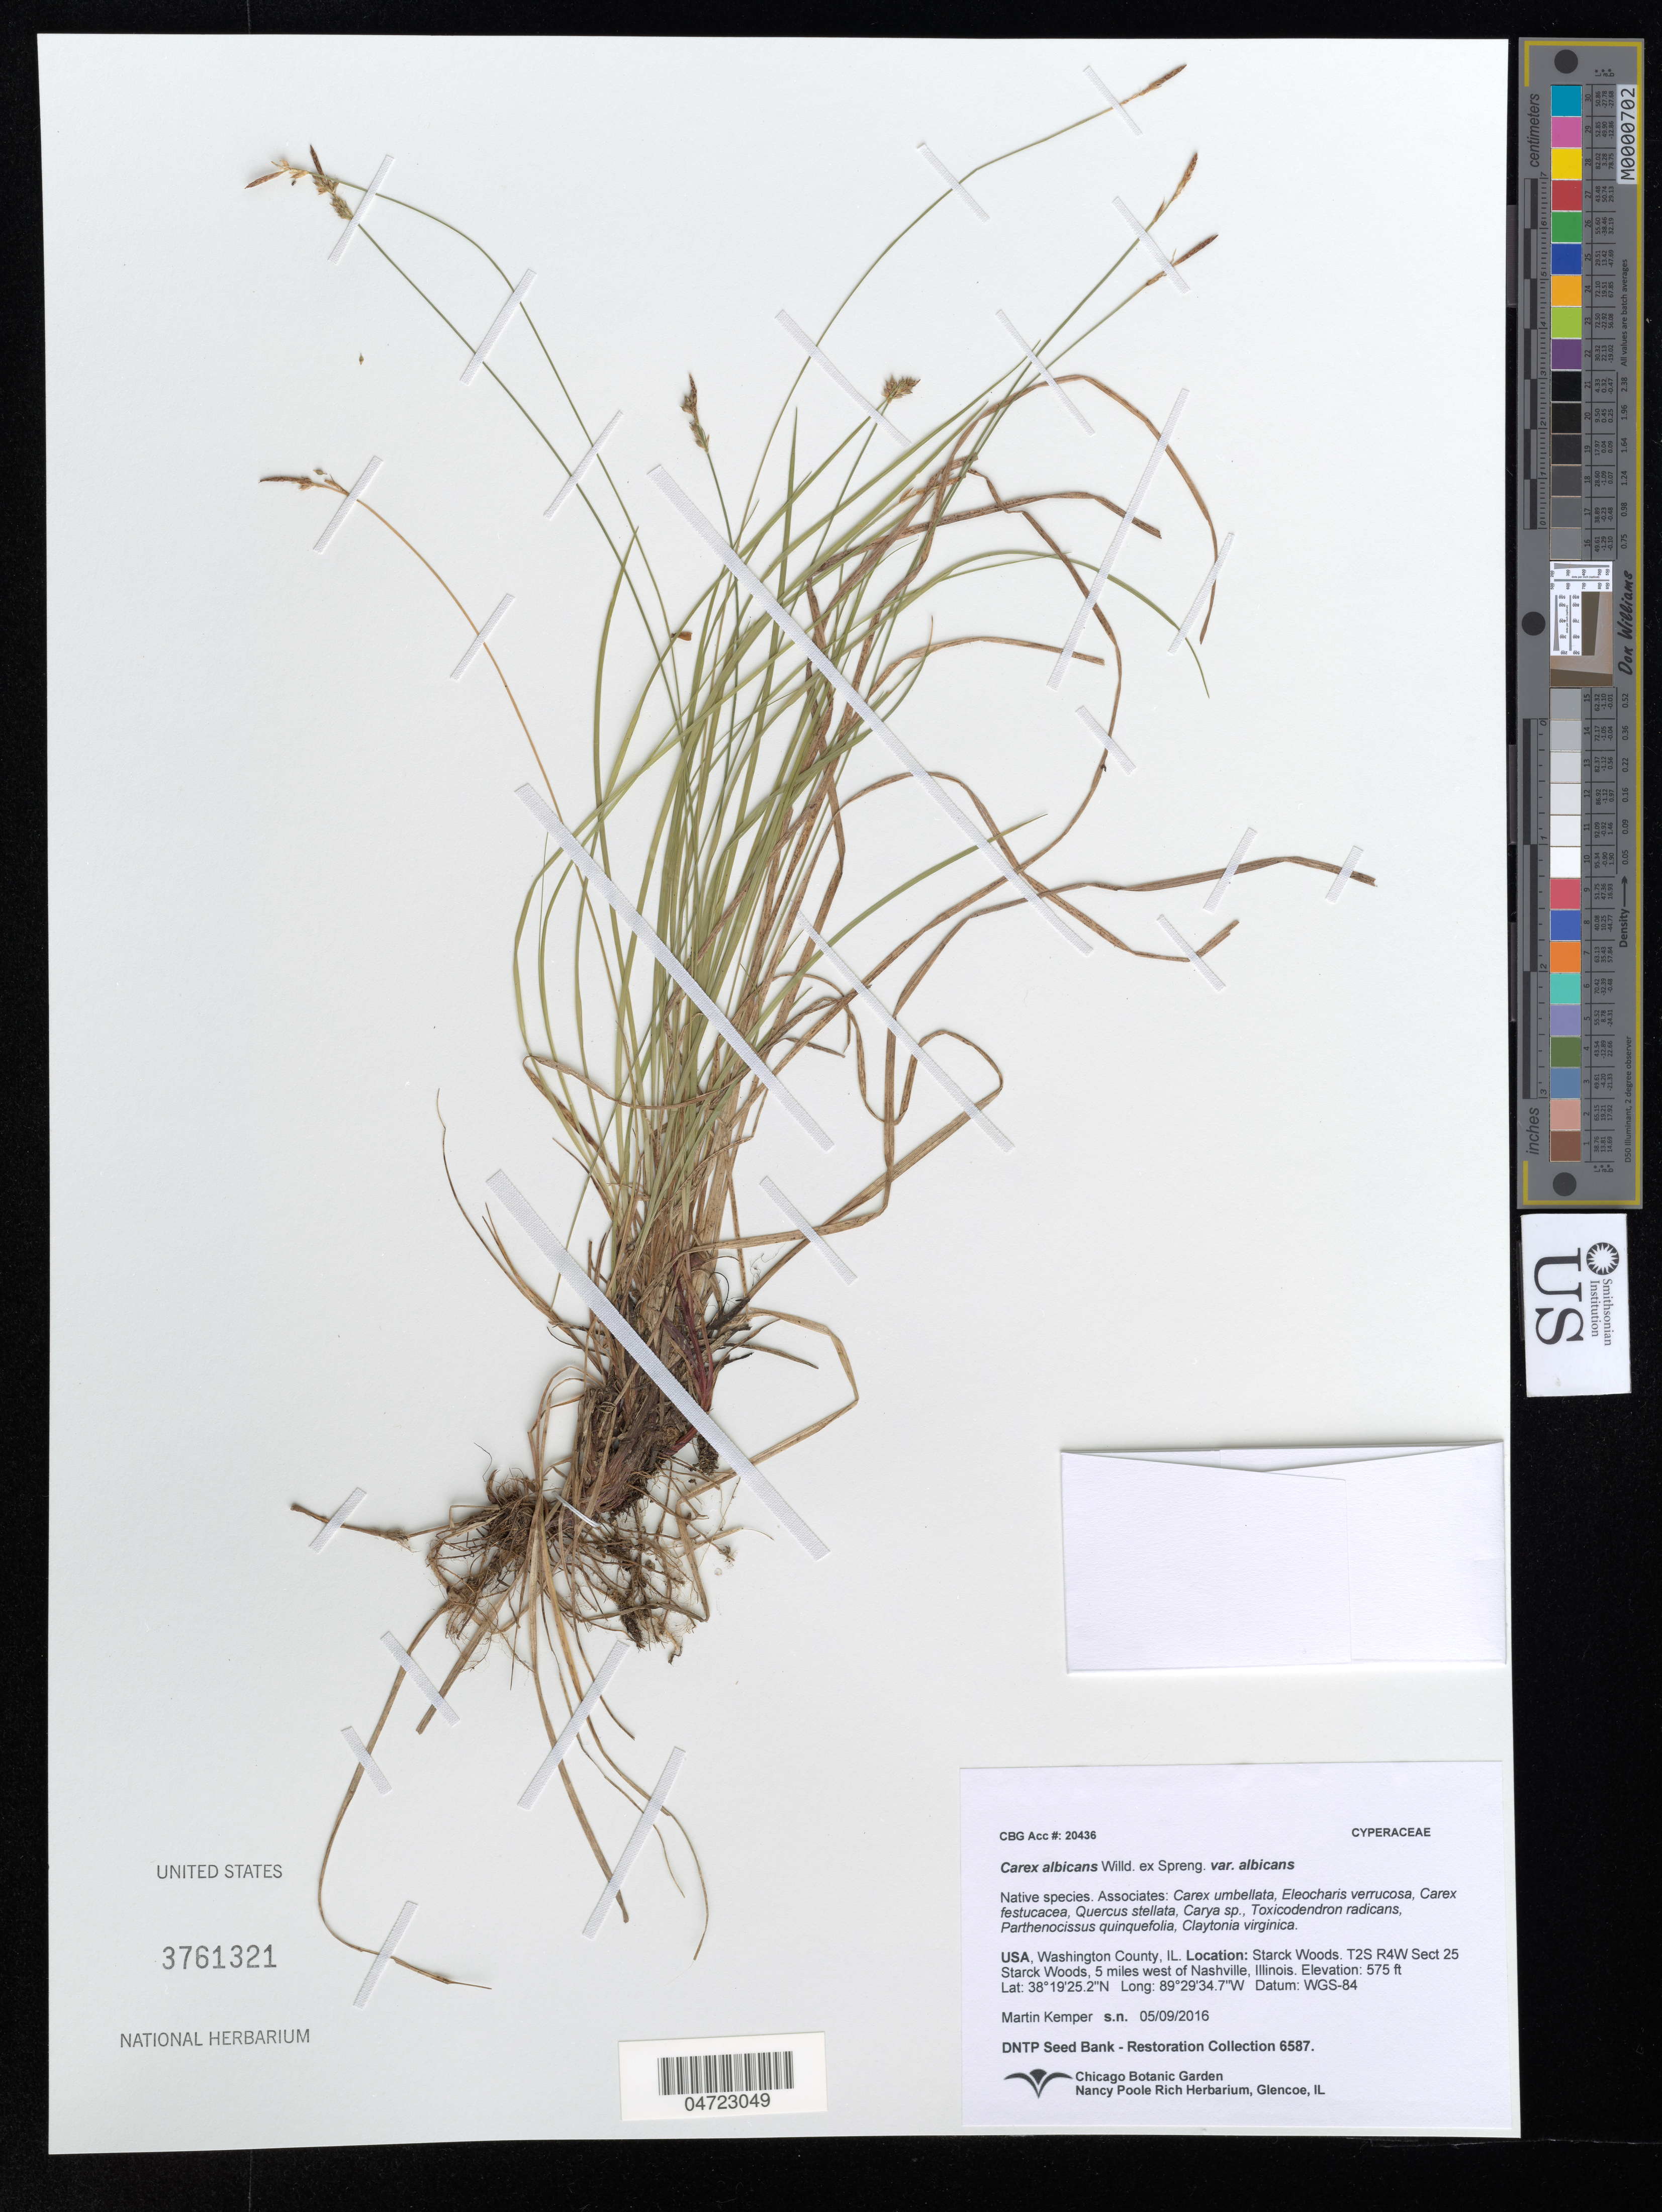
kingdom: Plantae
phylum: Tracheophyta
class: Liliopsida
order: Poales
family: Cyperaceae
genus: Carex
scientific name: Carex albicans var. albicans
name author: Willd. ex Spreng.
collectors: M. Kemper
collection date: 2016-05-09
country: United States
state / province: Illinois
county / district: Washington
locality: Washington County. Starck Woods. T2S R4W Sect 25 Starck Woods, 5 miles of Nashville.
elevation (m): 175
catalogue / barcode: US 3761321